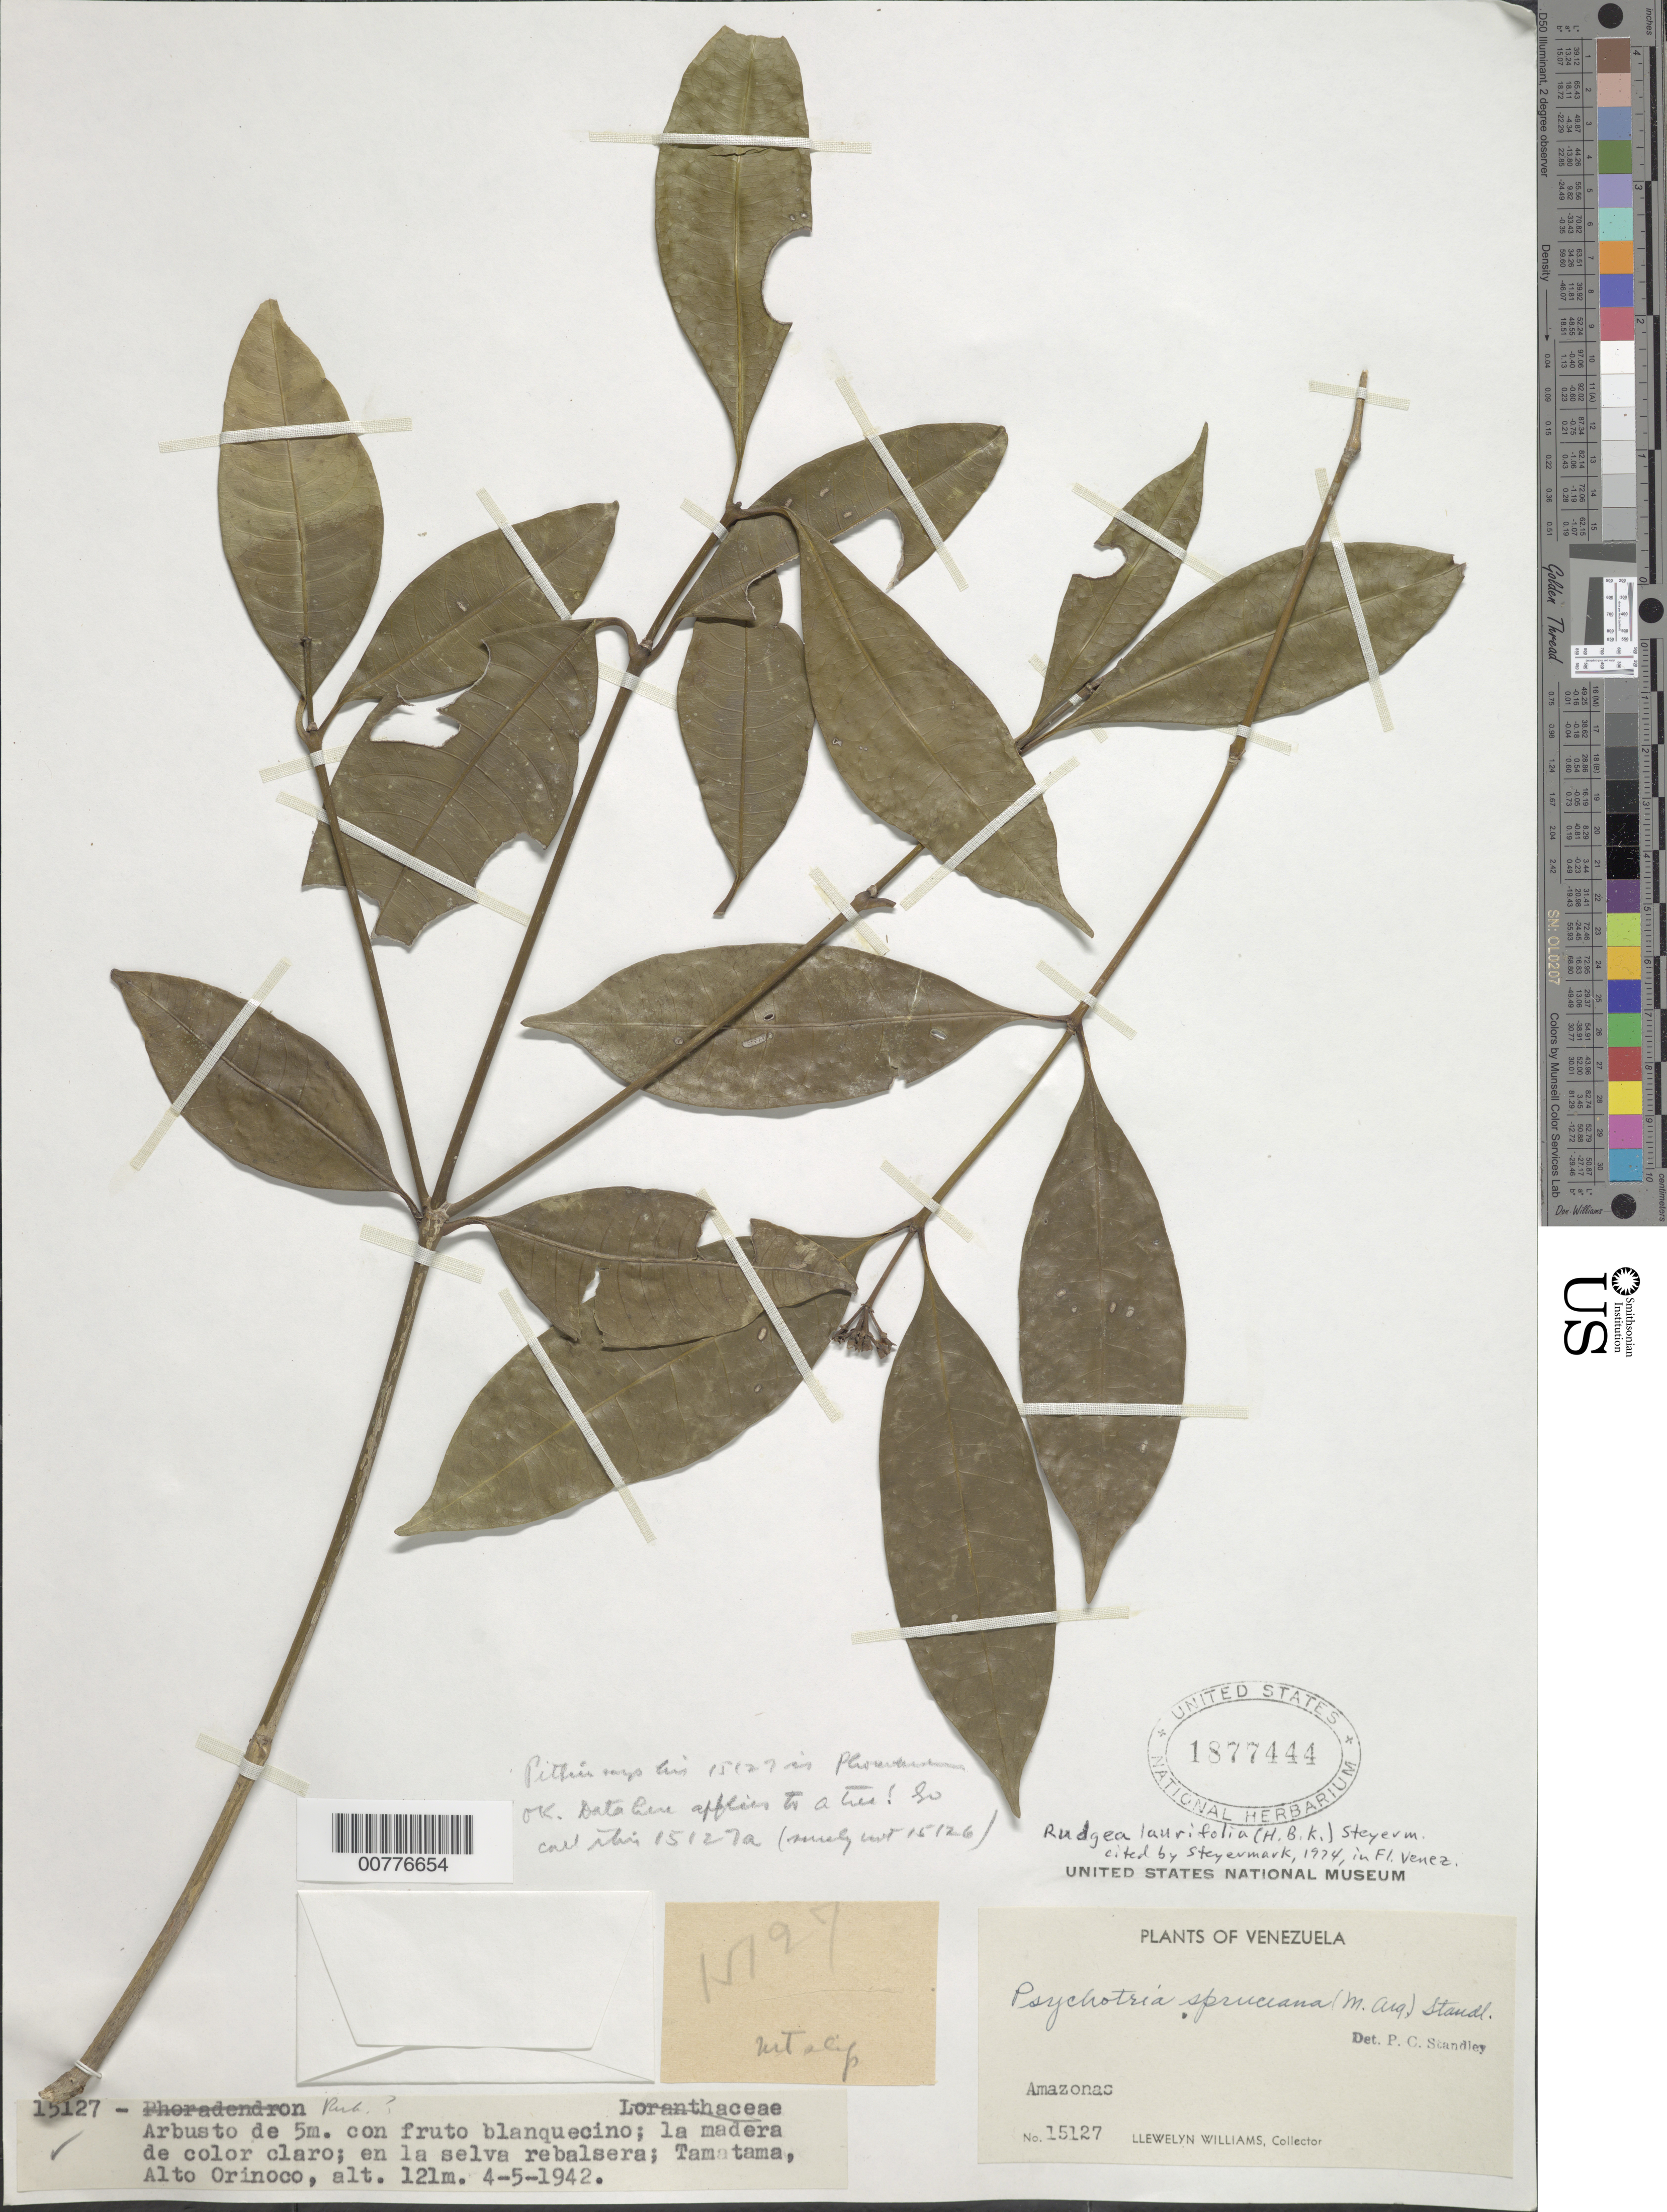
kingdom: Plantae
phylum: Tracheophyta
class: Magnoliopsida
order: Gentianales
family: Rubiaceae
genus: Rudgea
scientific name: Rudgea laurifolia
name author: (Kunth) Steyerm.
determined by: Steyermark, Julian A., (VEN)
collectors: Ll. Williams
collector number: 15127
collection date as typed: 4-May-42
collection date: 1942-05-04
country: Venezuela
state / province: Amazonas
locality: Tamatama, Río Orinoco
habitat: Selva de rebalsa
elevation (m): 121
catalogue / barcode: US 1877444